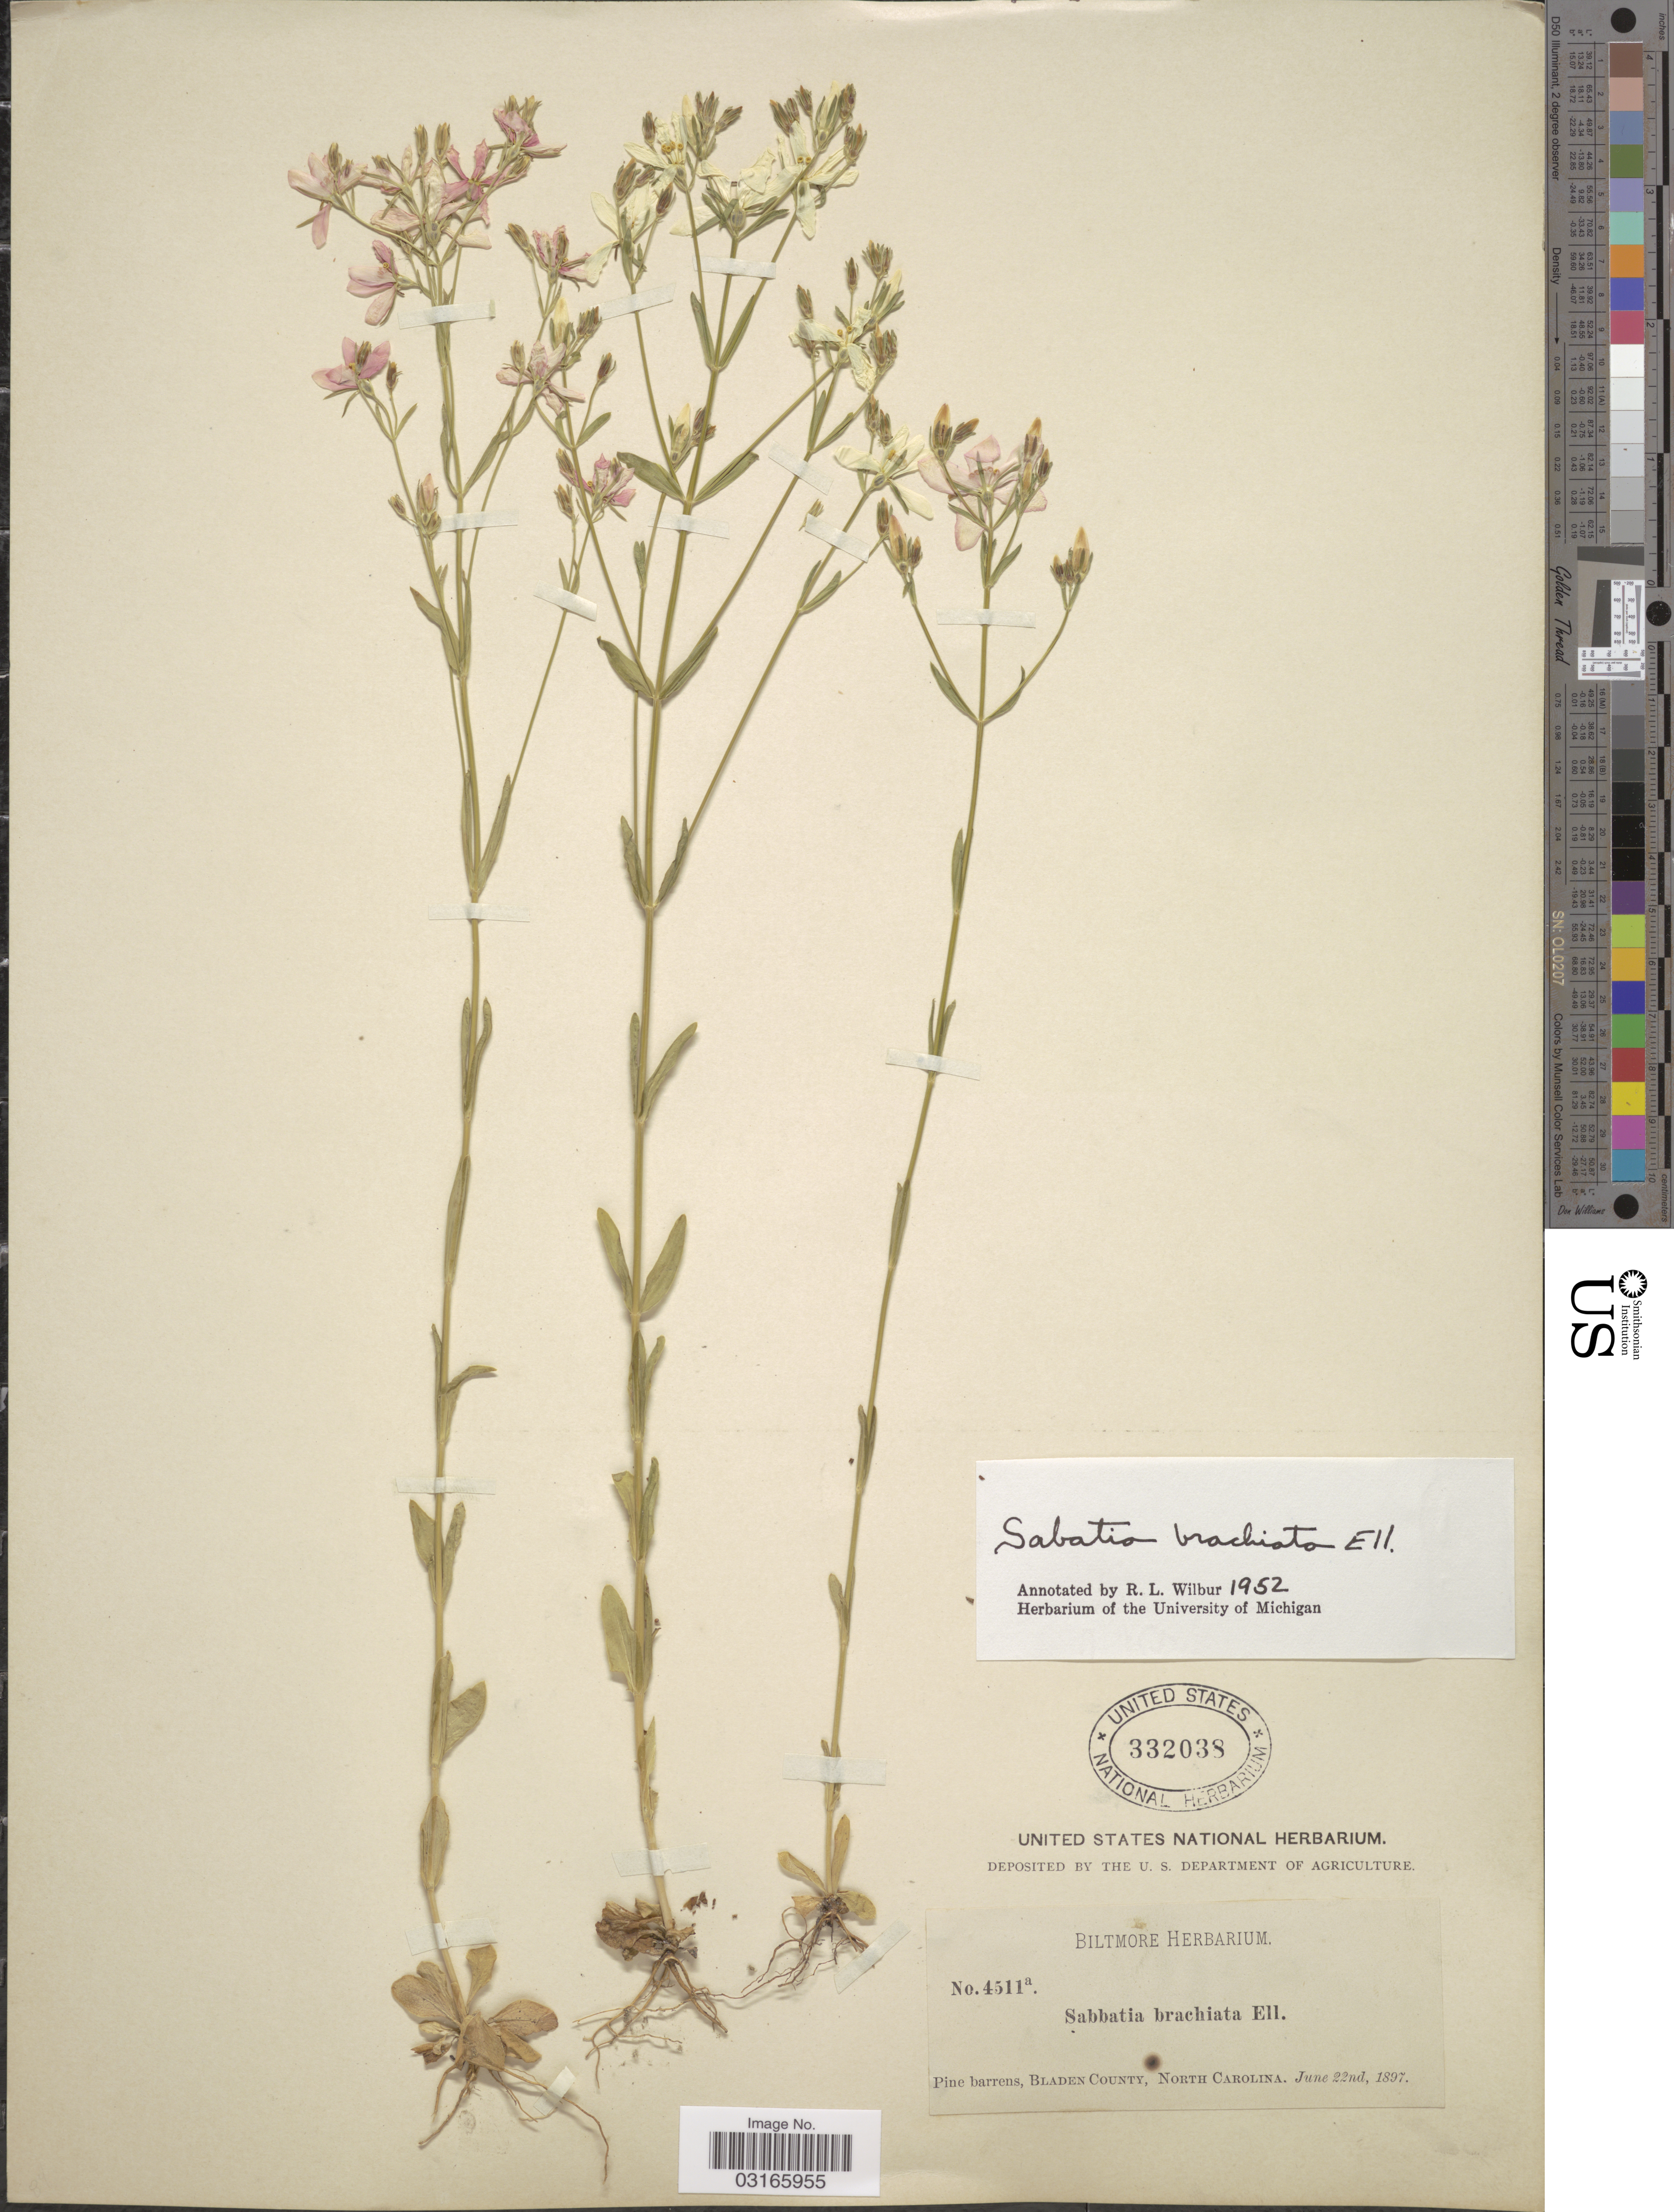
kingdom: Plantae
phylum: Tracheophyta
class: Magnoliopsida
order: Gentianales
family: Gentianaceae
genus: Sabatia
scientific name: Sabatia brachiata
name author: Elliott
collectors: ex herb. Biltmore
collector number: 4511a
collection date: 1897-06-22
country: United States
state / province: North Carolina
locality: Pine barrens, Bladen County, North Carolina.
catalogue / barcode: US 332038